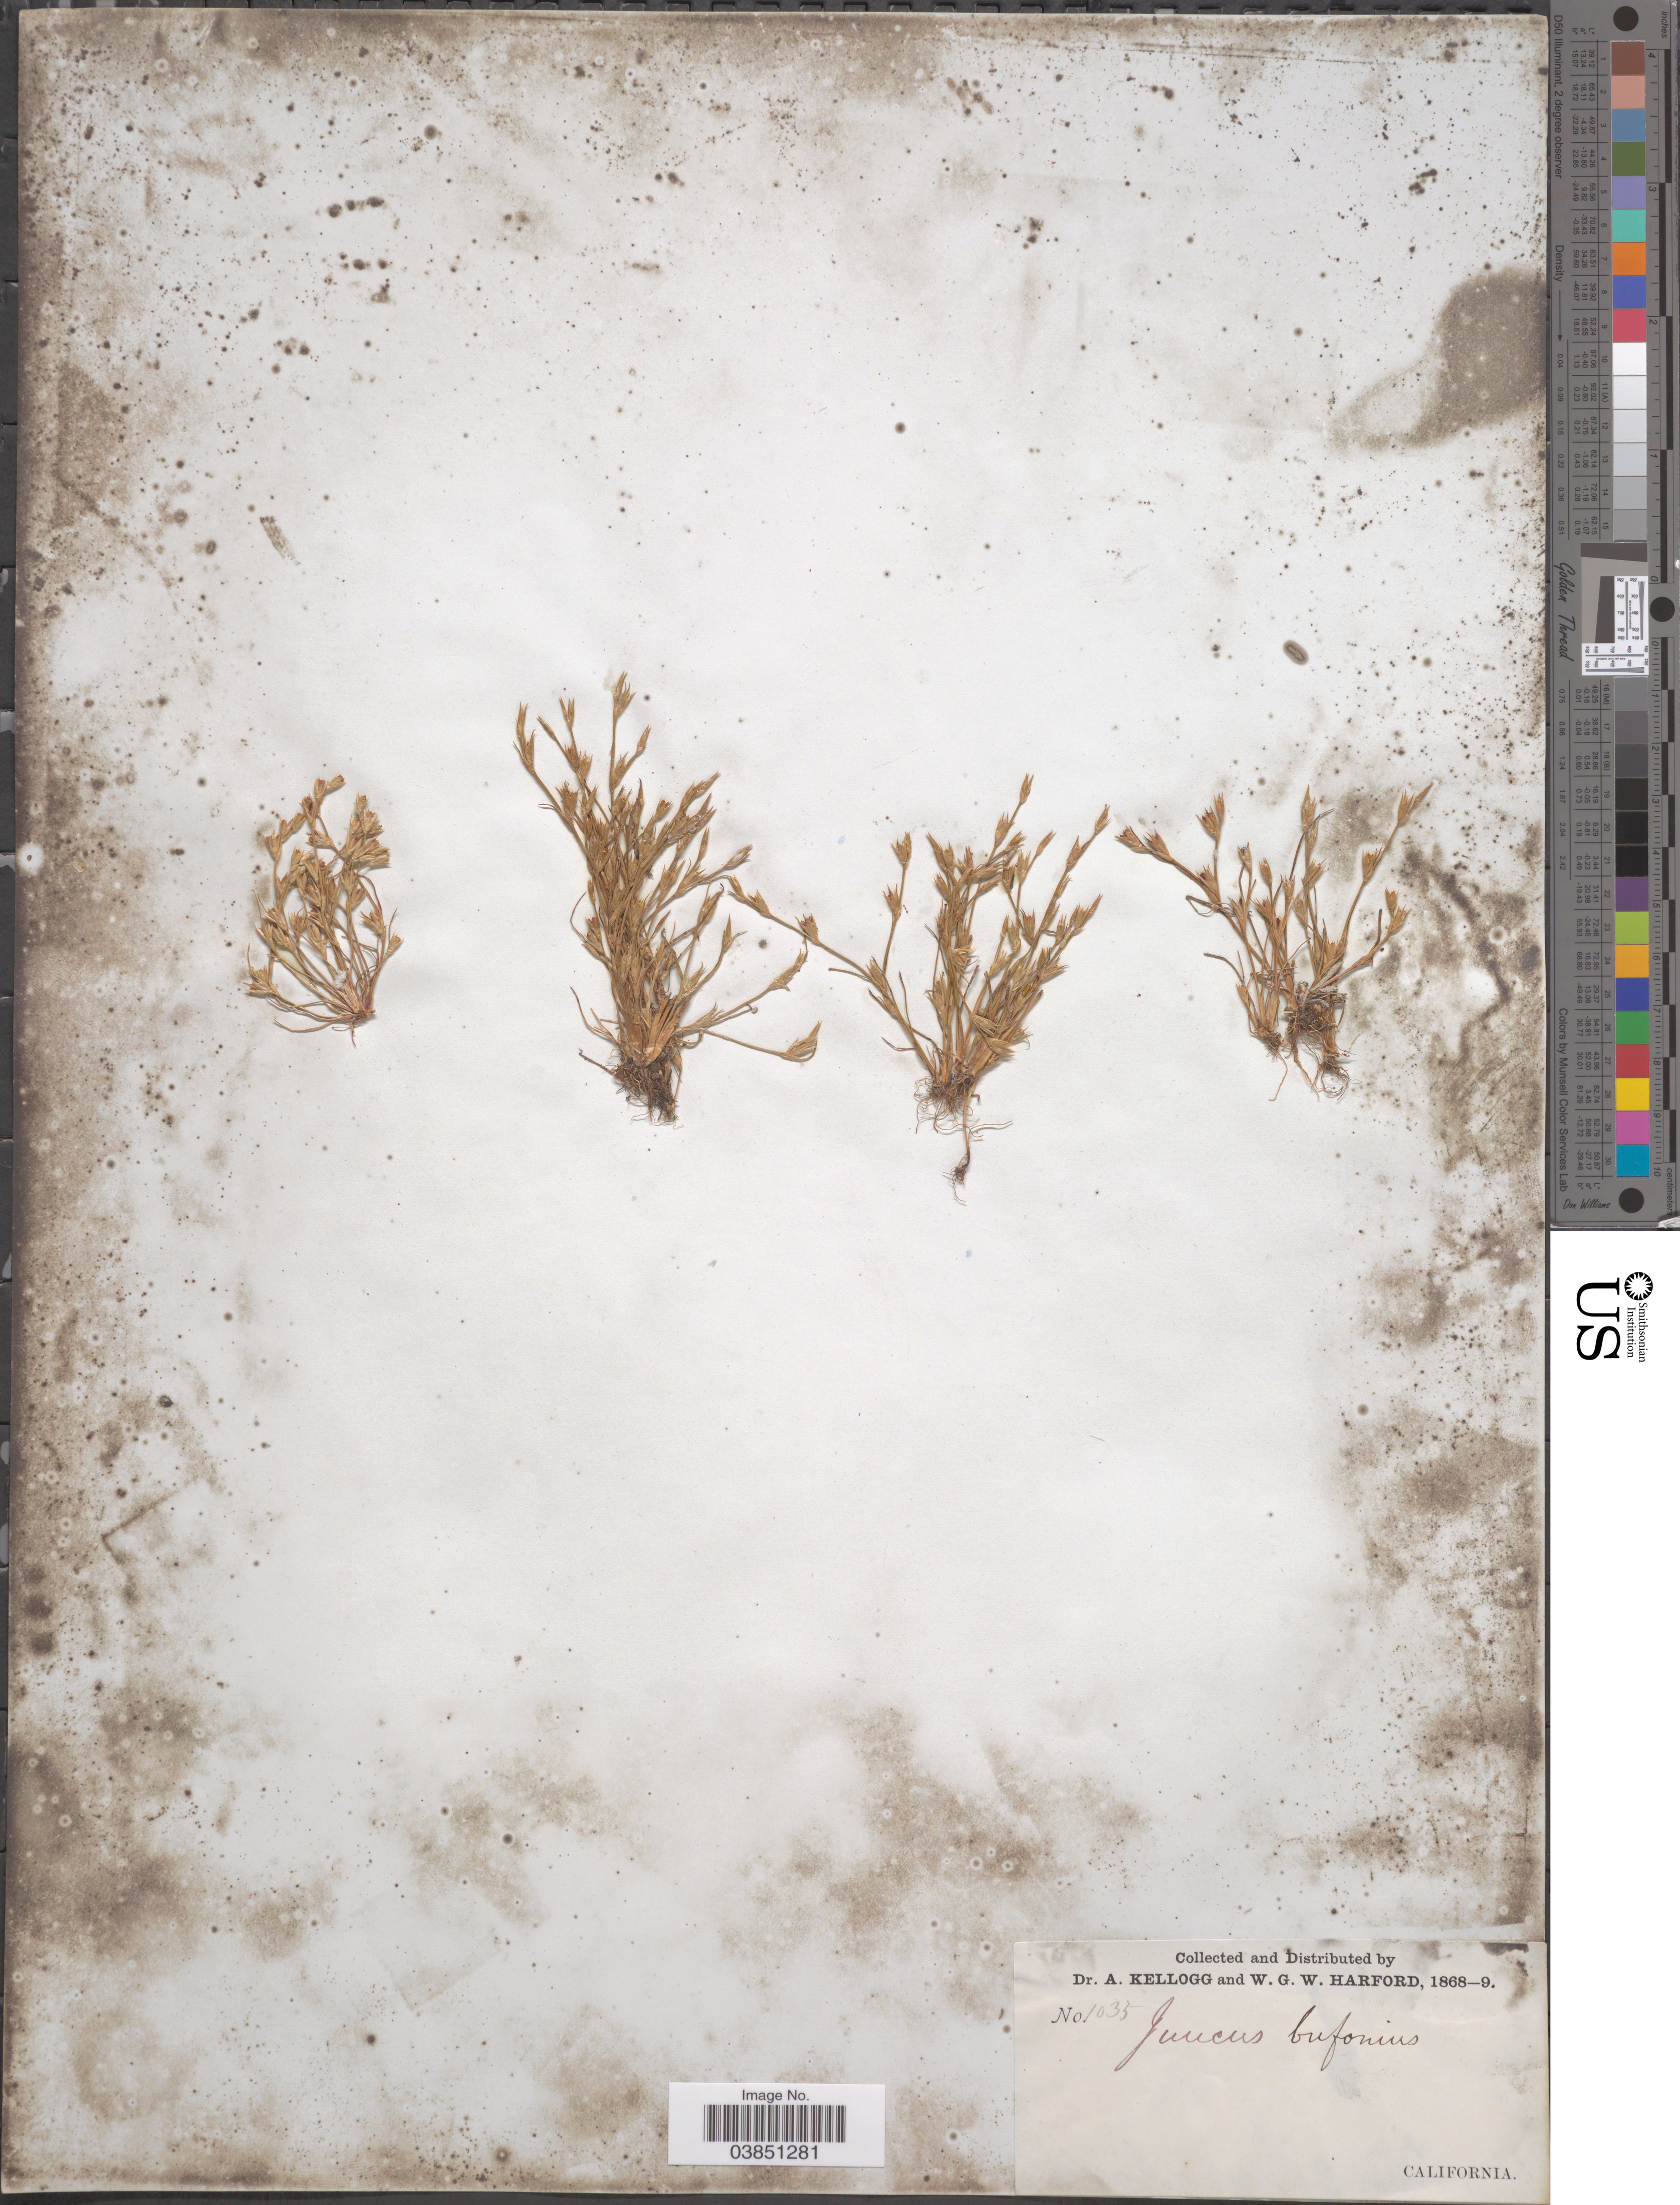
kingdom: Plantae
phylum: Tracheophyta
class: Liliopsida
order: Poales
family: Juncaceae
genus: Juncus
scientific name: Juncus bufonius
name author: L.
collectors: A. Kellogg & W. G. W. Harford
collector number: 1035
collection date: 1868/1869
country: United States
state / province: California